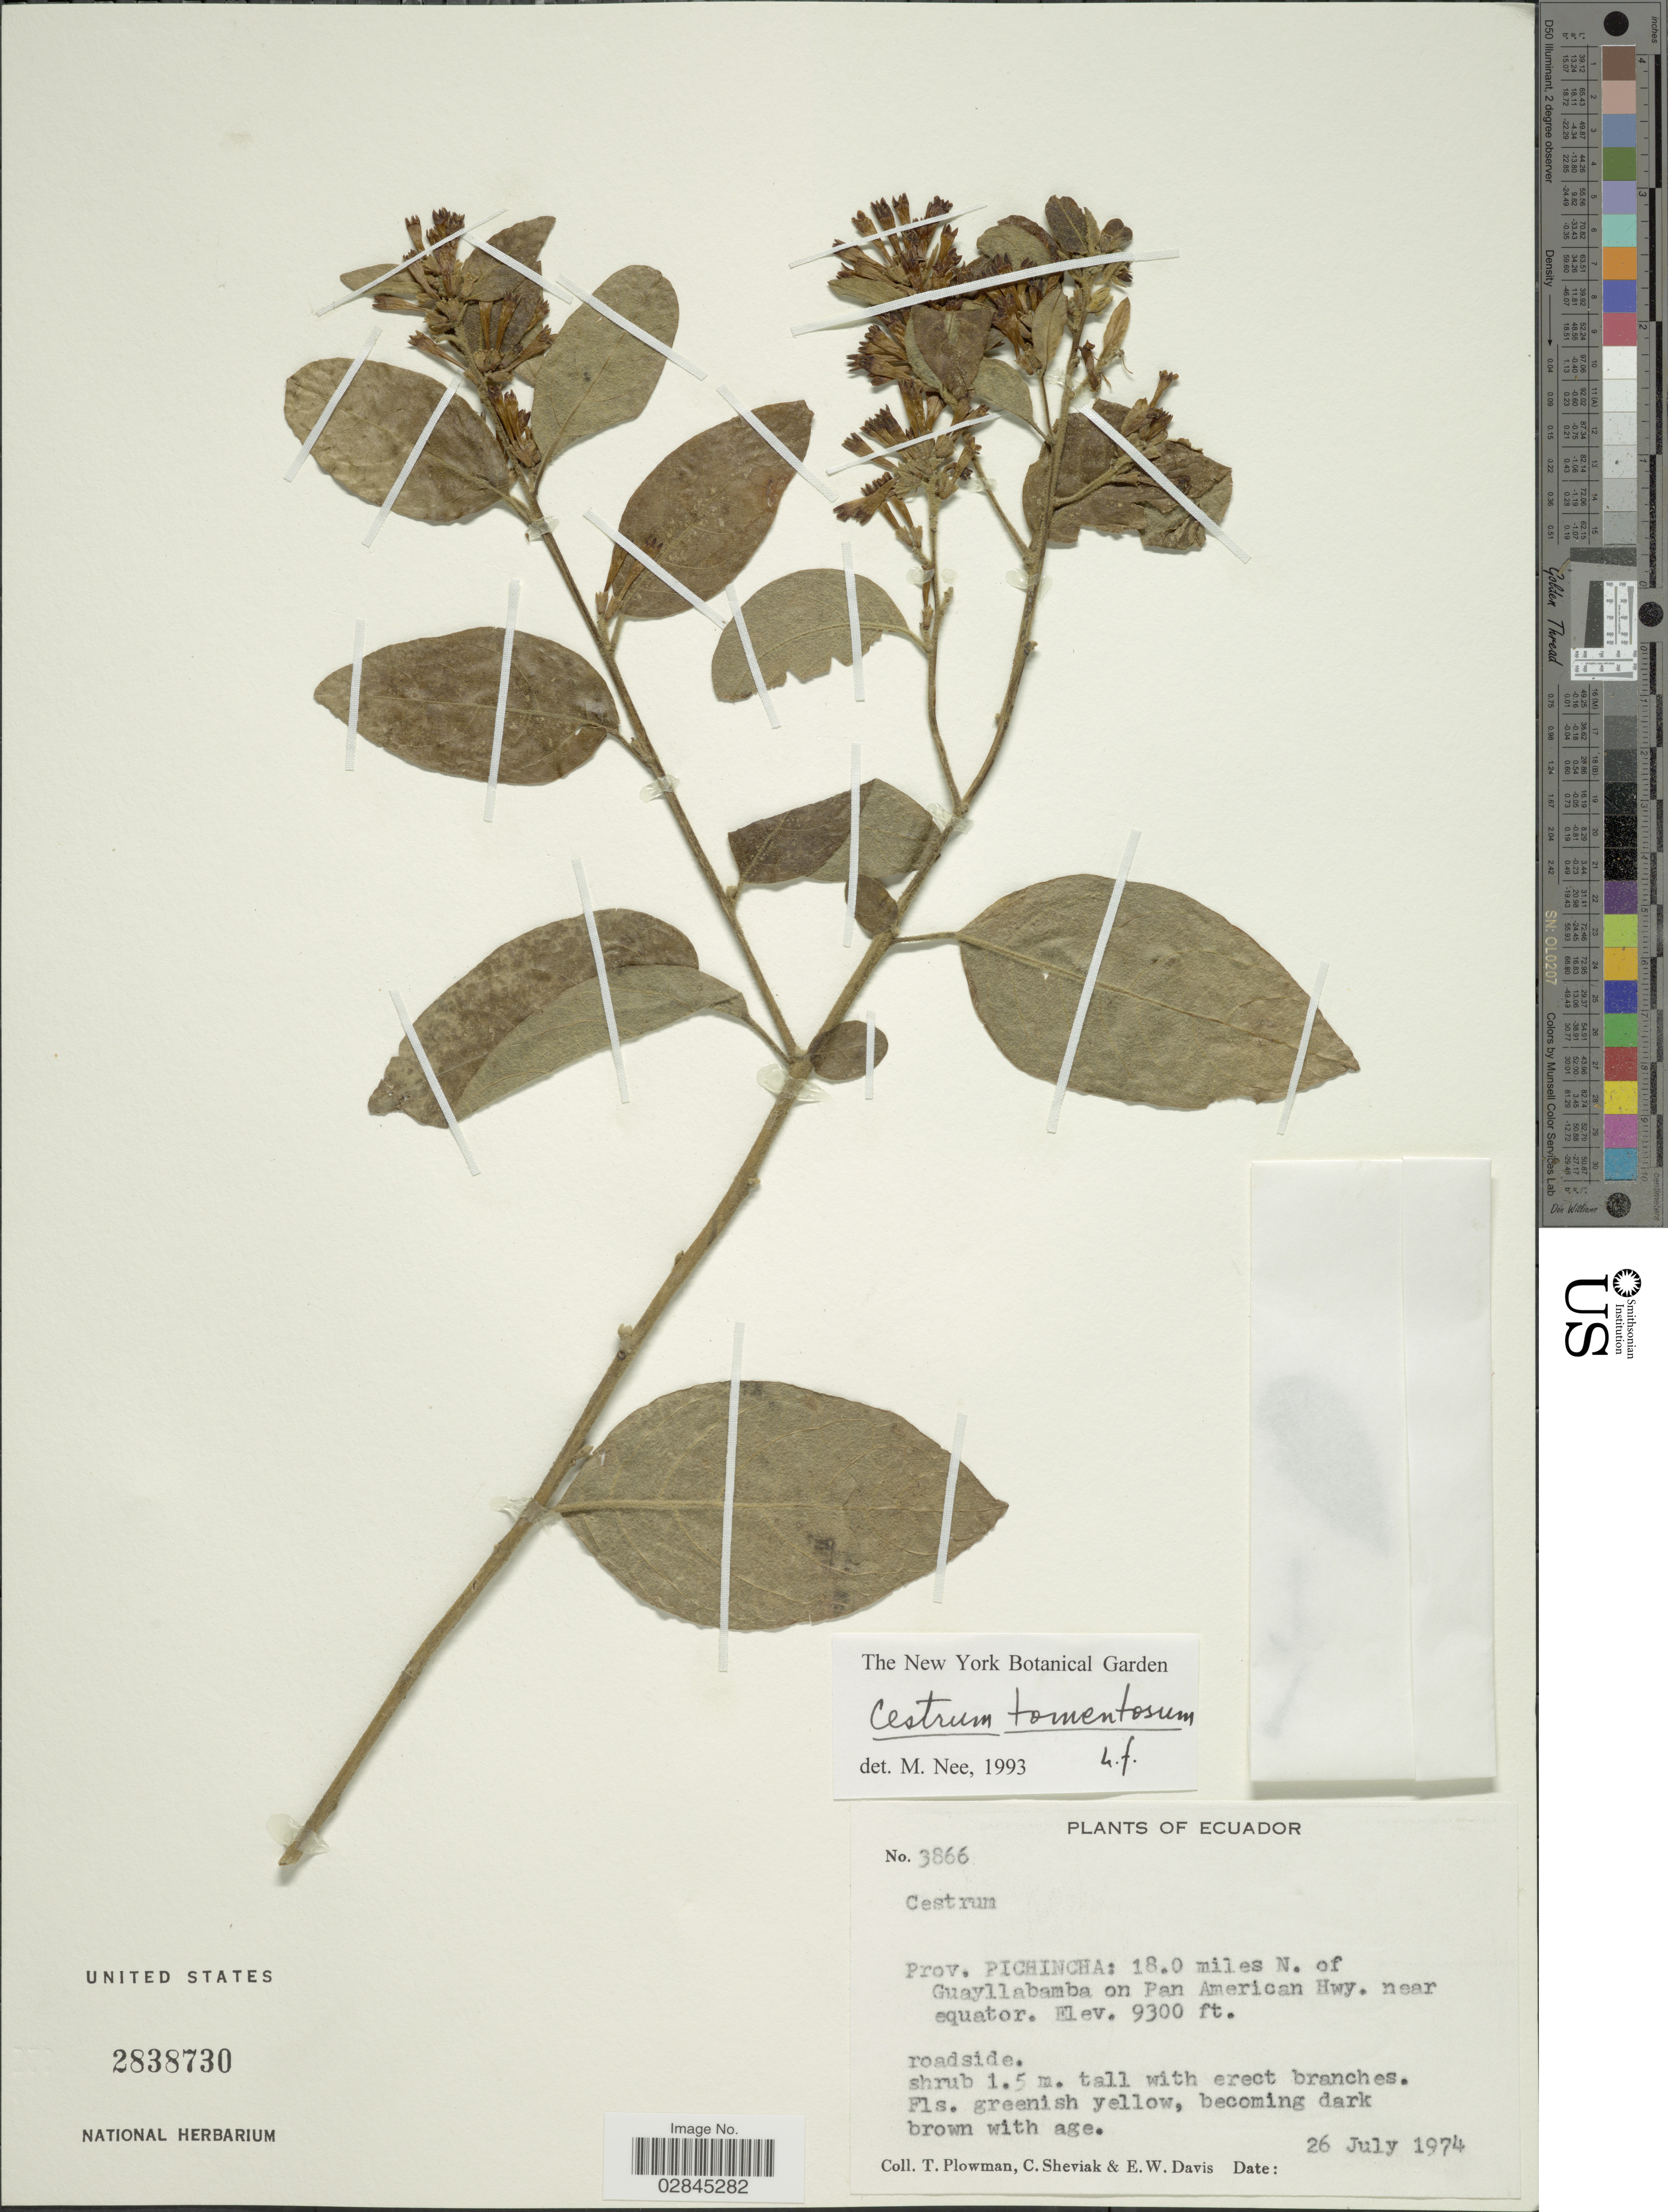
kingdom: Plantae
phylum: Tracheophyta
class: Magnoliopsida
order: Solanales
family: Solanaceae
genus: Cestrum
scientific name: Cestrum tomentosum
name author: L. f.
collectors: T. Plowman, C. J. Sheviak & E. W. Davis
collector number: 3866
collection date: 1974-07-26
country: Ecuador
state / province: Pichincha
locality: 18.0 miles N. of Guayllabamba on Pan American Hwy. near equator.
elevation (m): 2835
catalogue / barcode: US 2838730